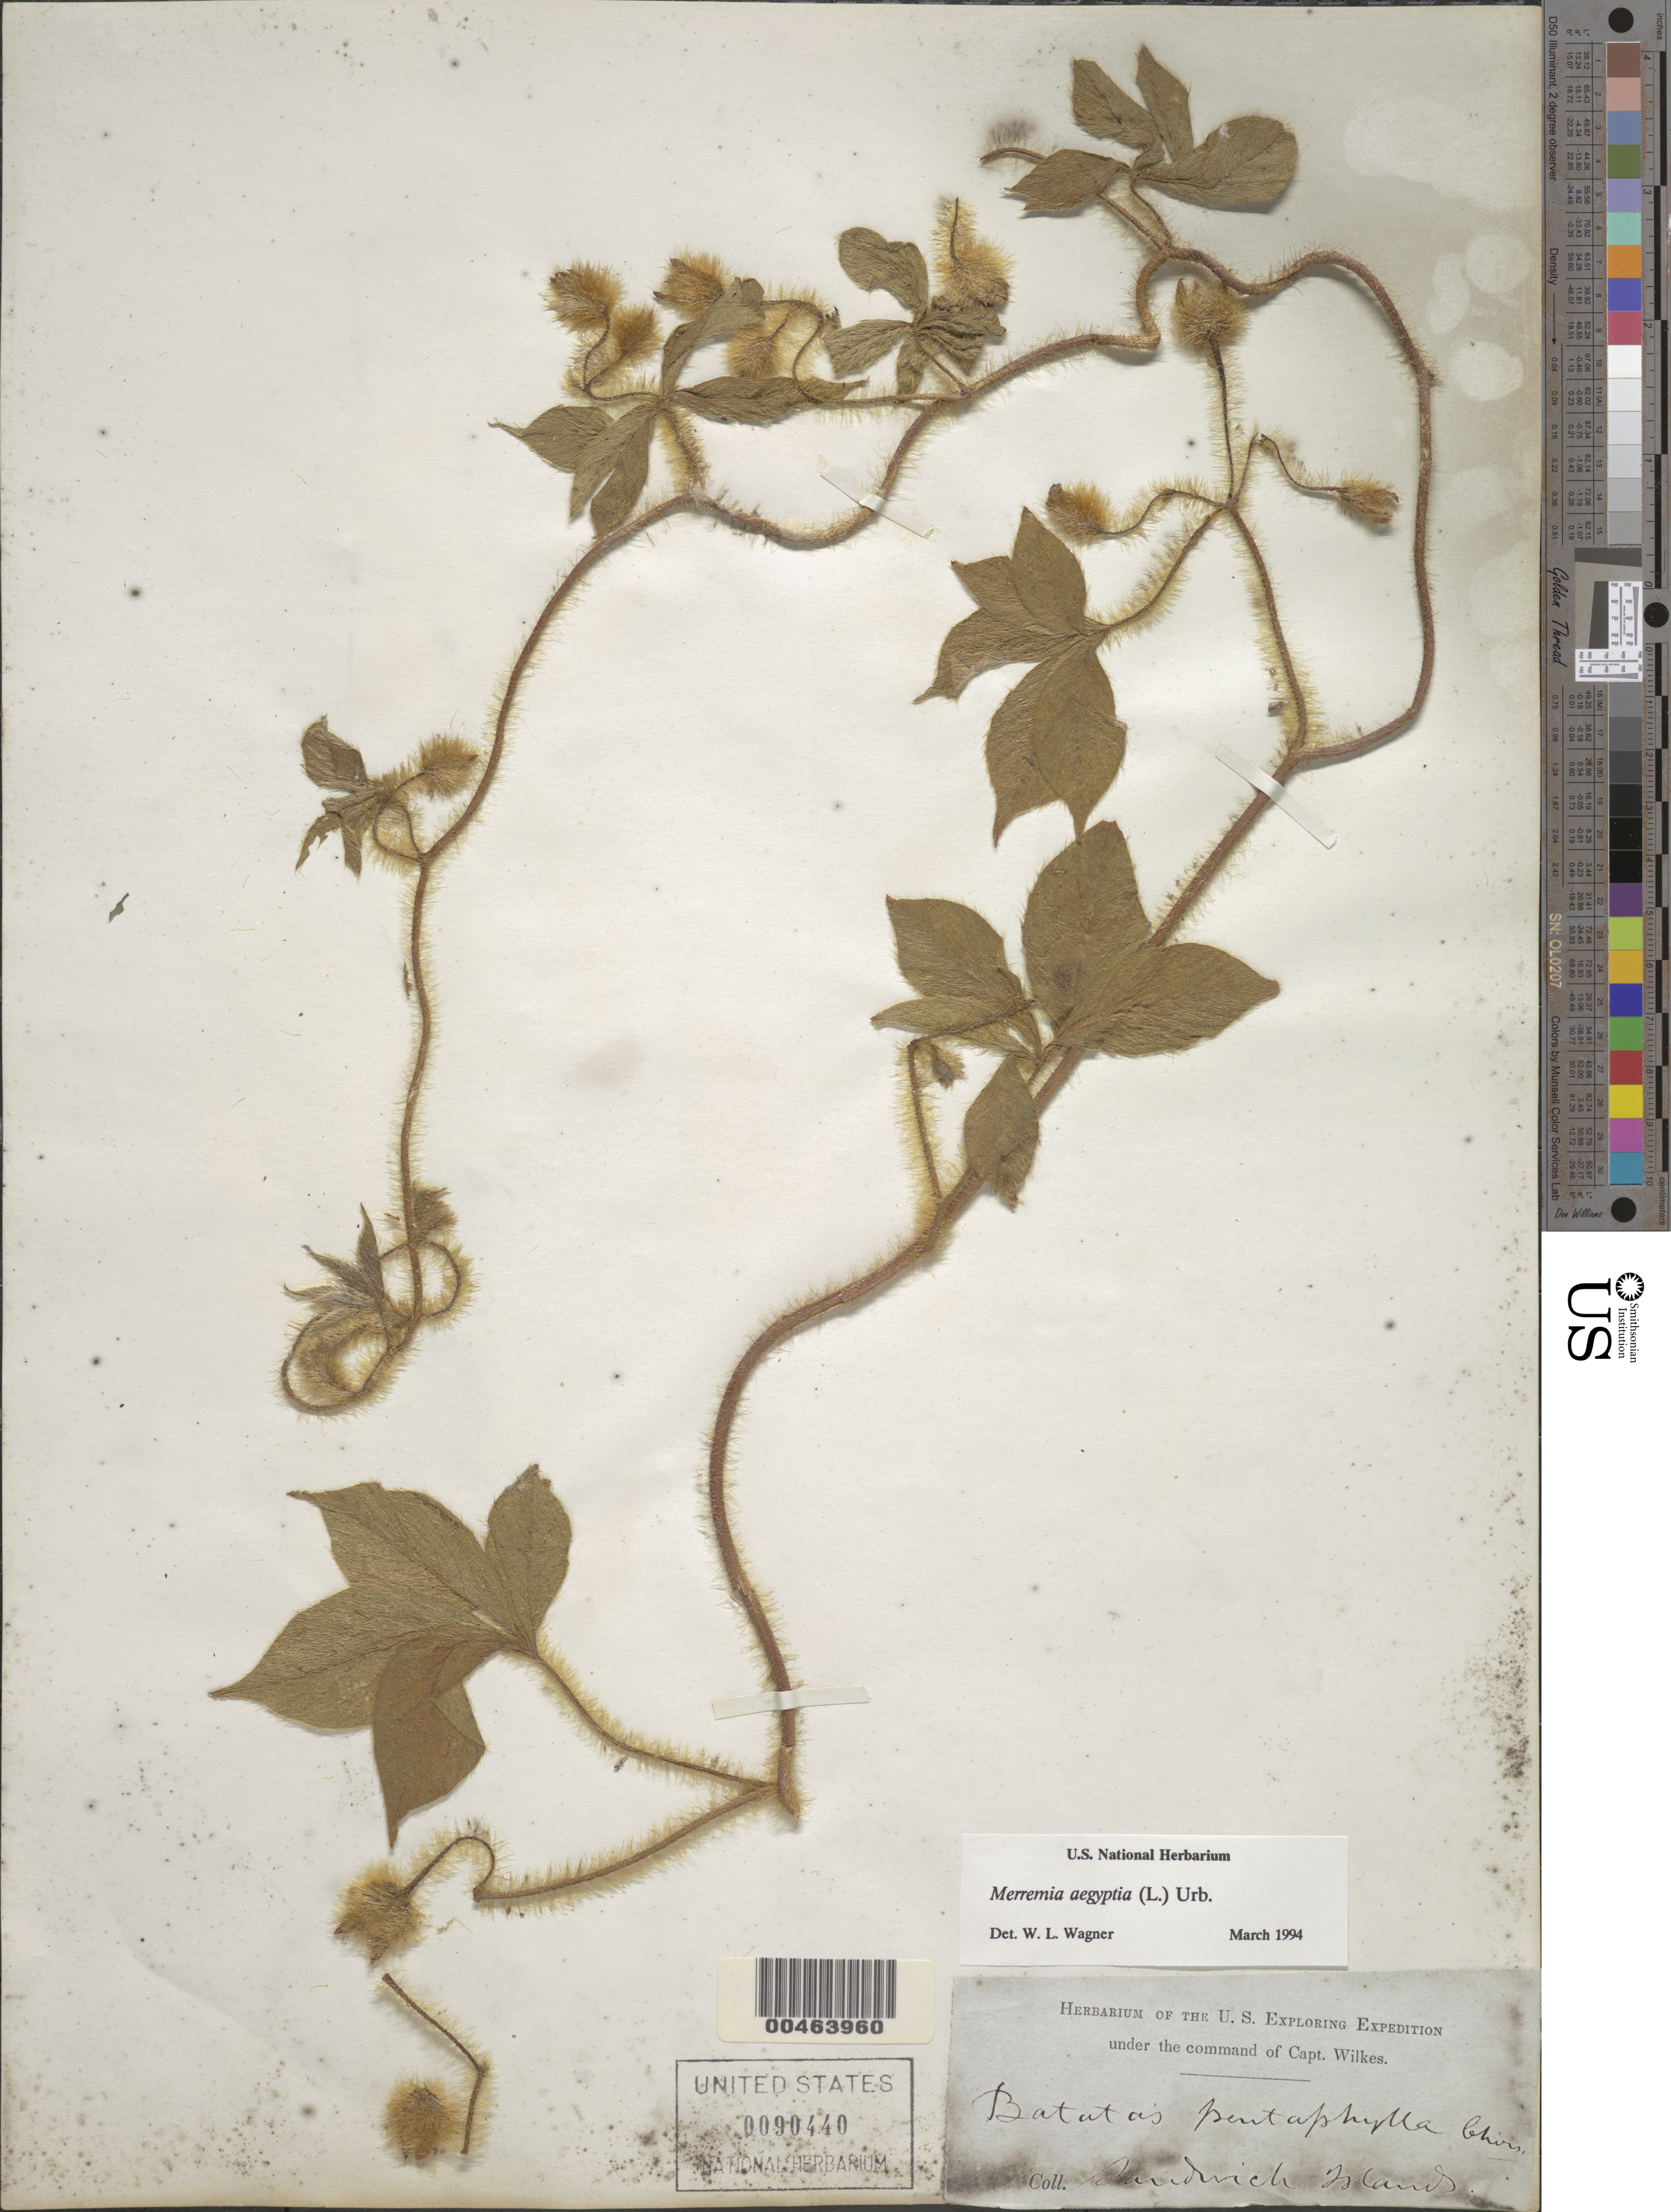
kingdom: Plantae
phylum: Tracheophyta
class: Magnoliopsida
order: Solanales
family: Convolvulaceae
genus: Distimake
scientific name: Distimake aegyptius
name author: (L.) A. R. Simões & Staples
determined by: Wagner, W. L., (BOT), Smithsonian Institution - National Museum of Natural History (UNITED STATES)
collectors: Wilkes Explor. Exped.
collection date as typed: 1838 to -- --- 1842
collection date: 1838/1842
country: United States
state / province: Hawaii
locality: Sandwich Islands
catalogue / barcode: US 90440